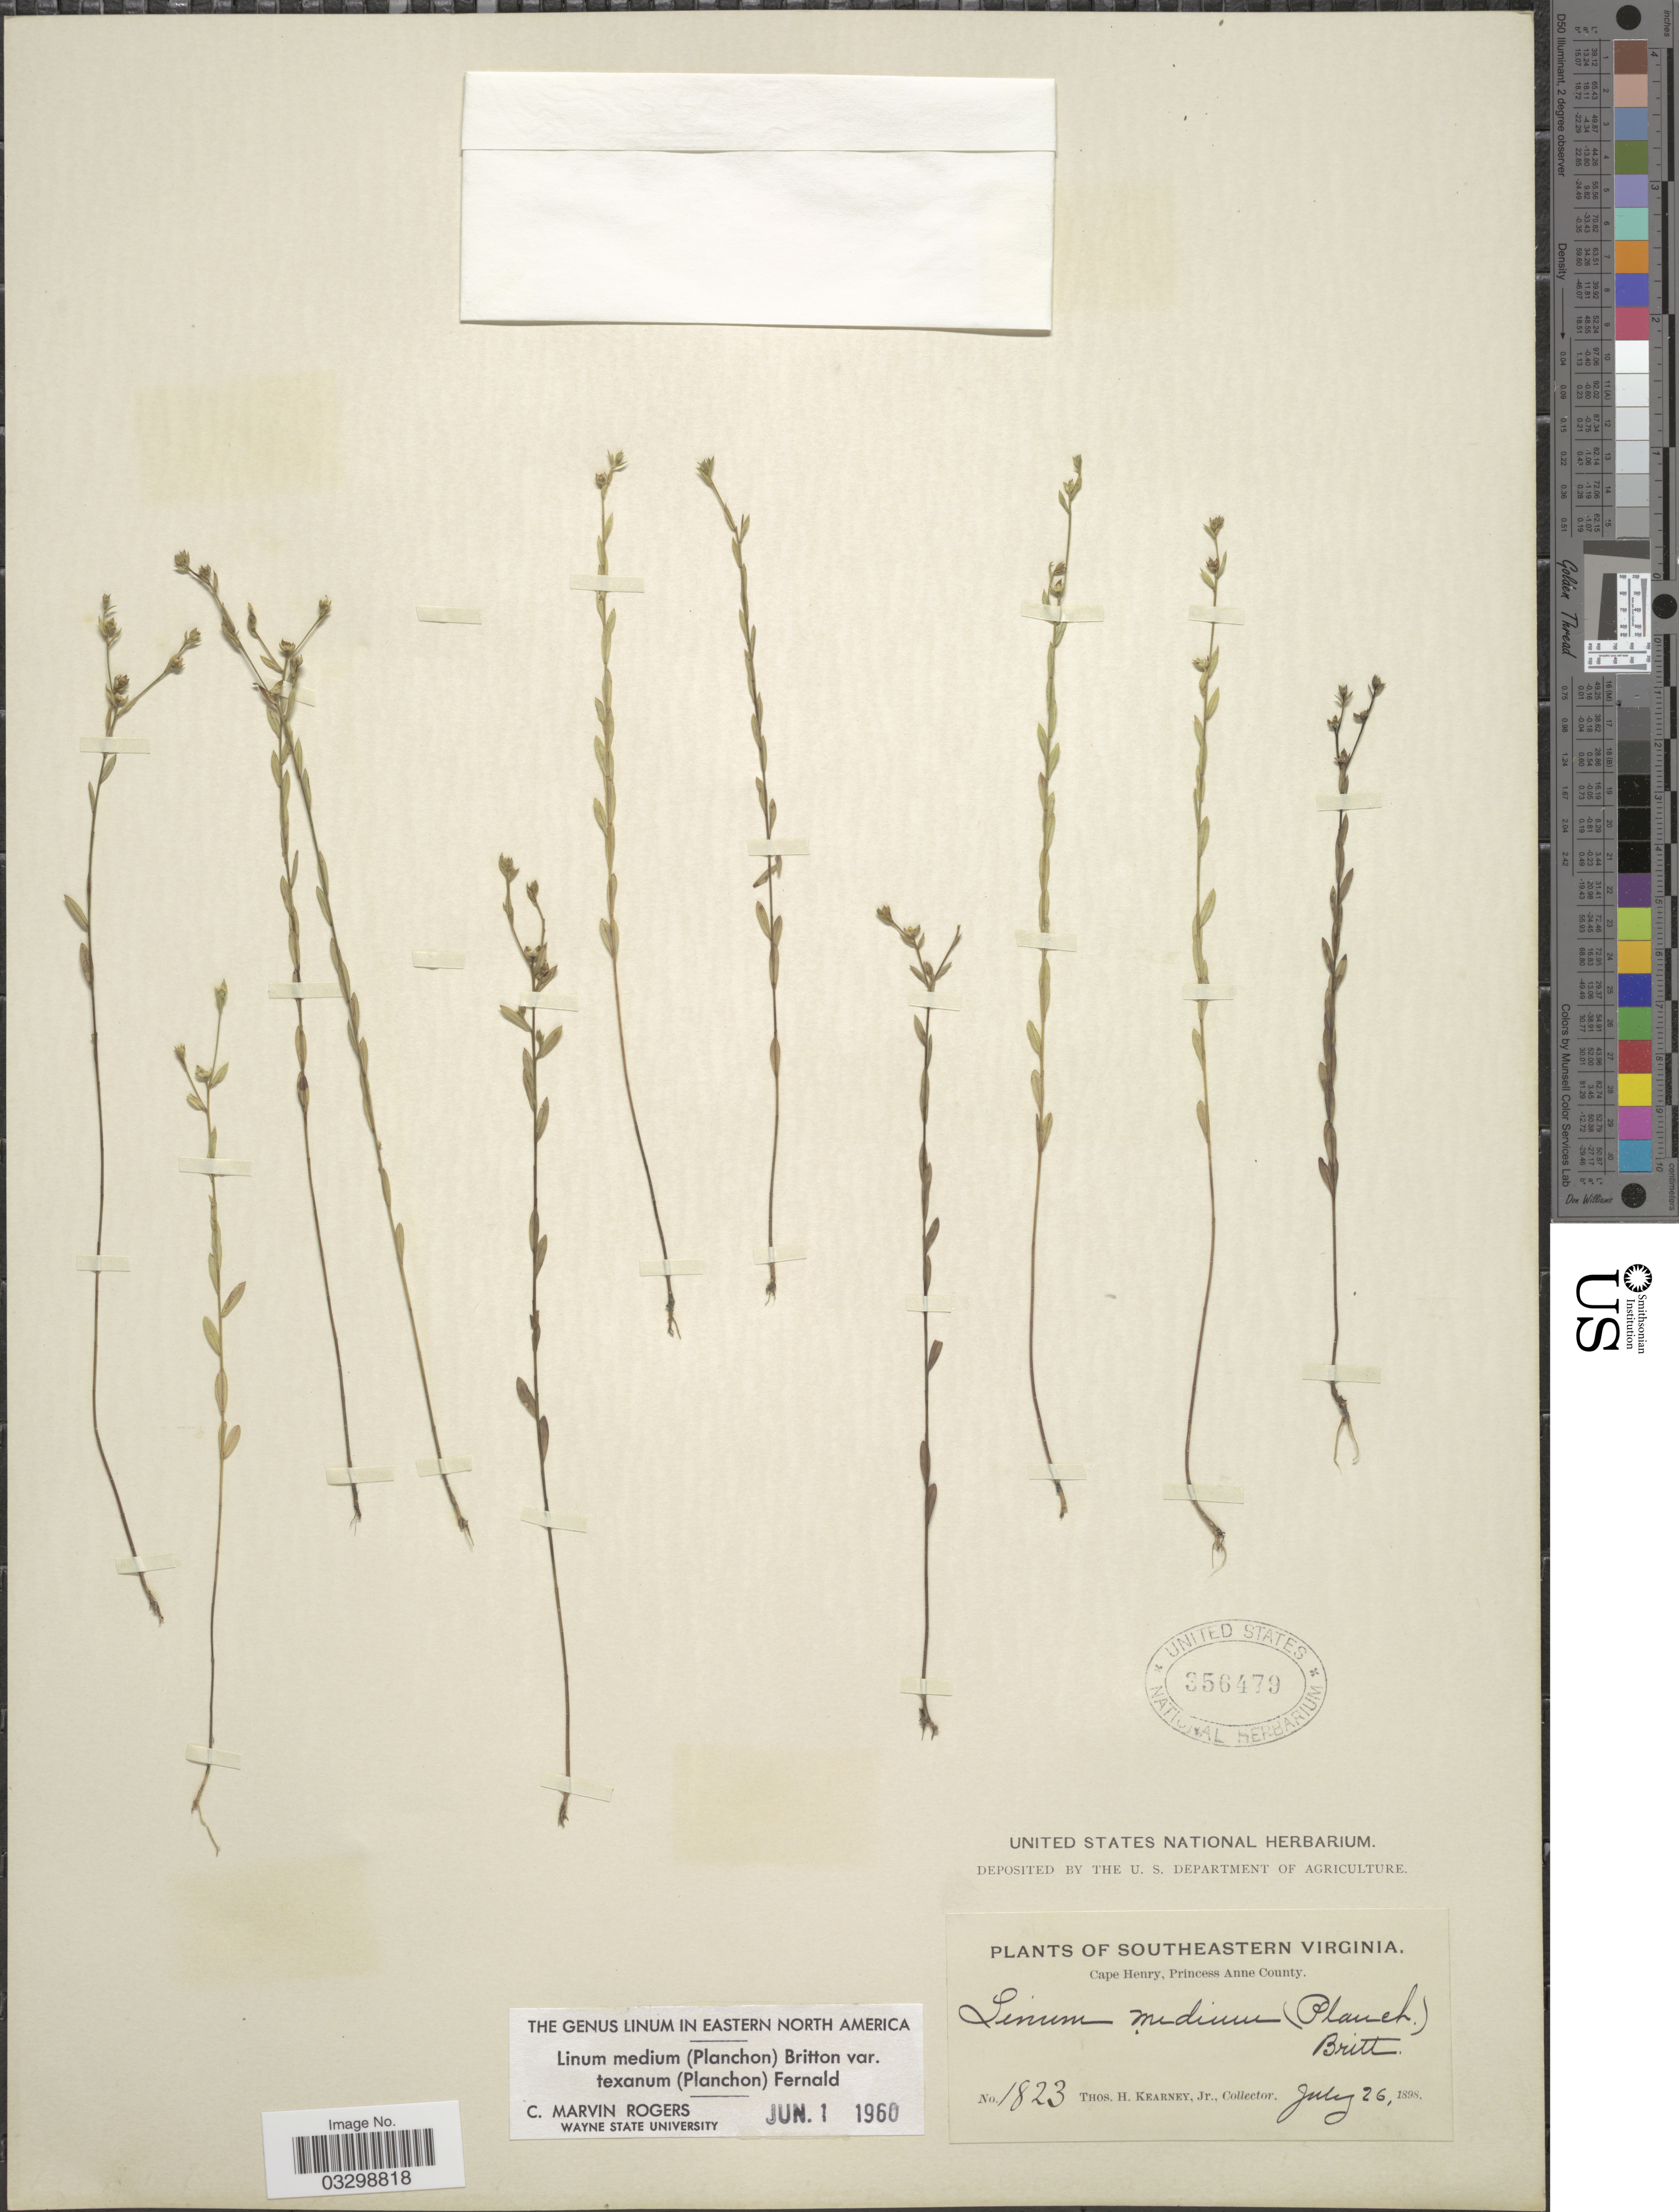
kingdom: Plantae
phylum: Tracheophyta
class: Magnoliopsida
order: Malpighiales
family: Linaceae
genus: Linum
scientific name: Linum medium var. texanum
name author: (Planch.) Fernald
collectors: T. H. Kearney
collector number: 1823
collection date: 1898-07-26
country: United States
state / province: Virginia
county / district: City of Virginia Beach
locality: Southeastern Virginia. Cape Henry, Princess Anne (=historic county name) County.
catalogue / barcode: US 356479